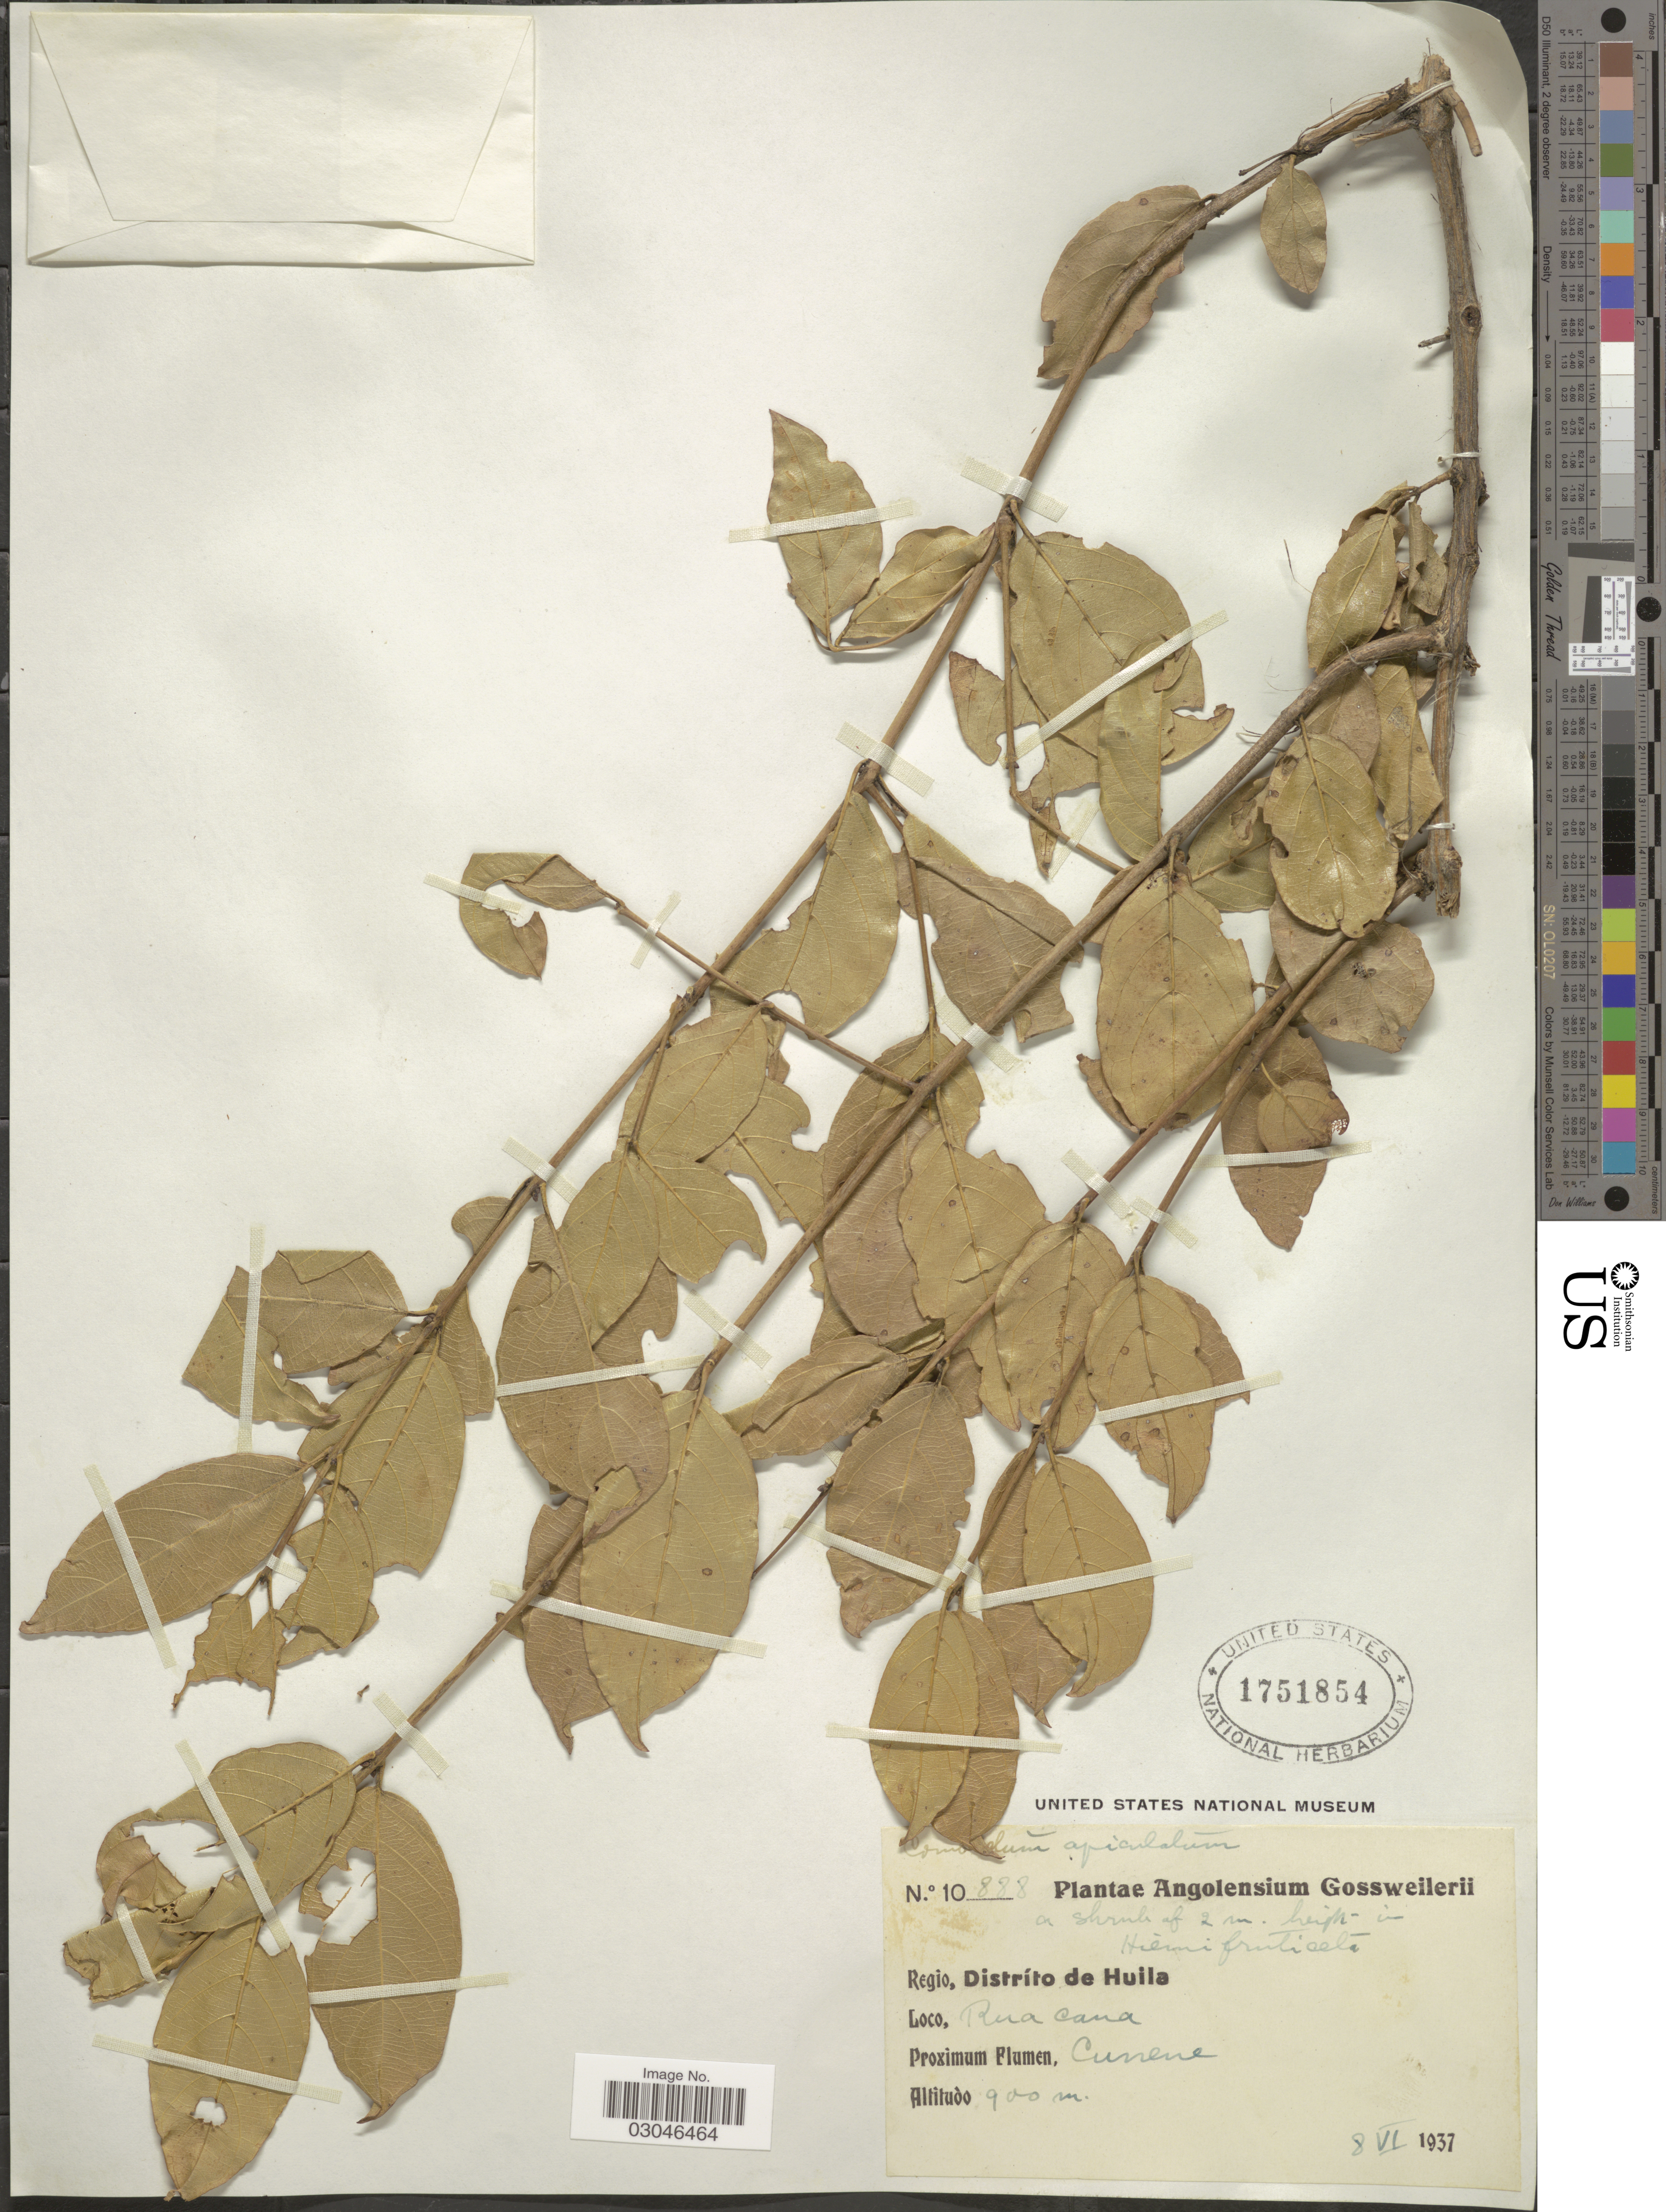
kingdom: Plantae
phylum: Tracheophyta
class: Magnoliopsida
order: Myrtales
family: Combretaceae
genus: Combretum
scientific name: Combretum apiculatum subsp. apiculatum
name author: Sond.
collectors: -. Gossweiler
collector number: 10888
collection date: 1937-06-08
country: Angola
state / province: Huila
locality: Regio, Distríto de Huila. Rua cana. Proximum Flumen, Cunene.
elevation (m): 900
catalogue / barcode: US 1751854